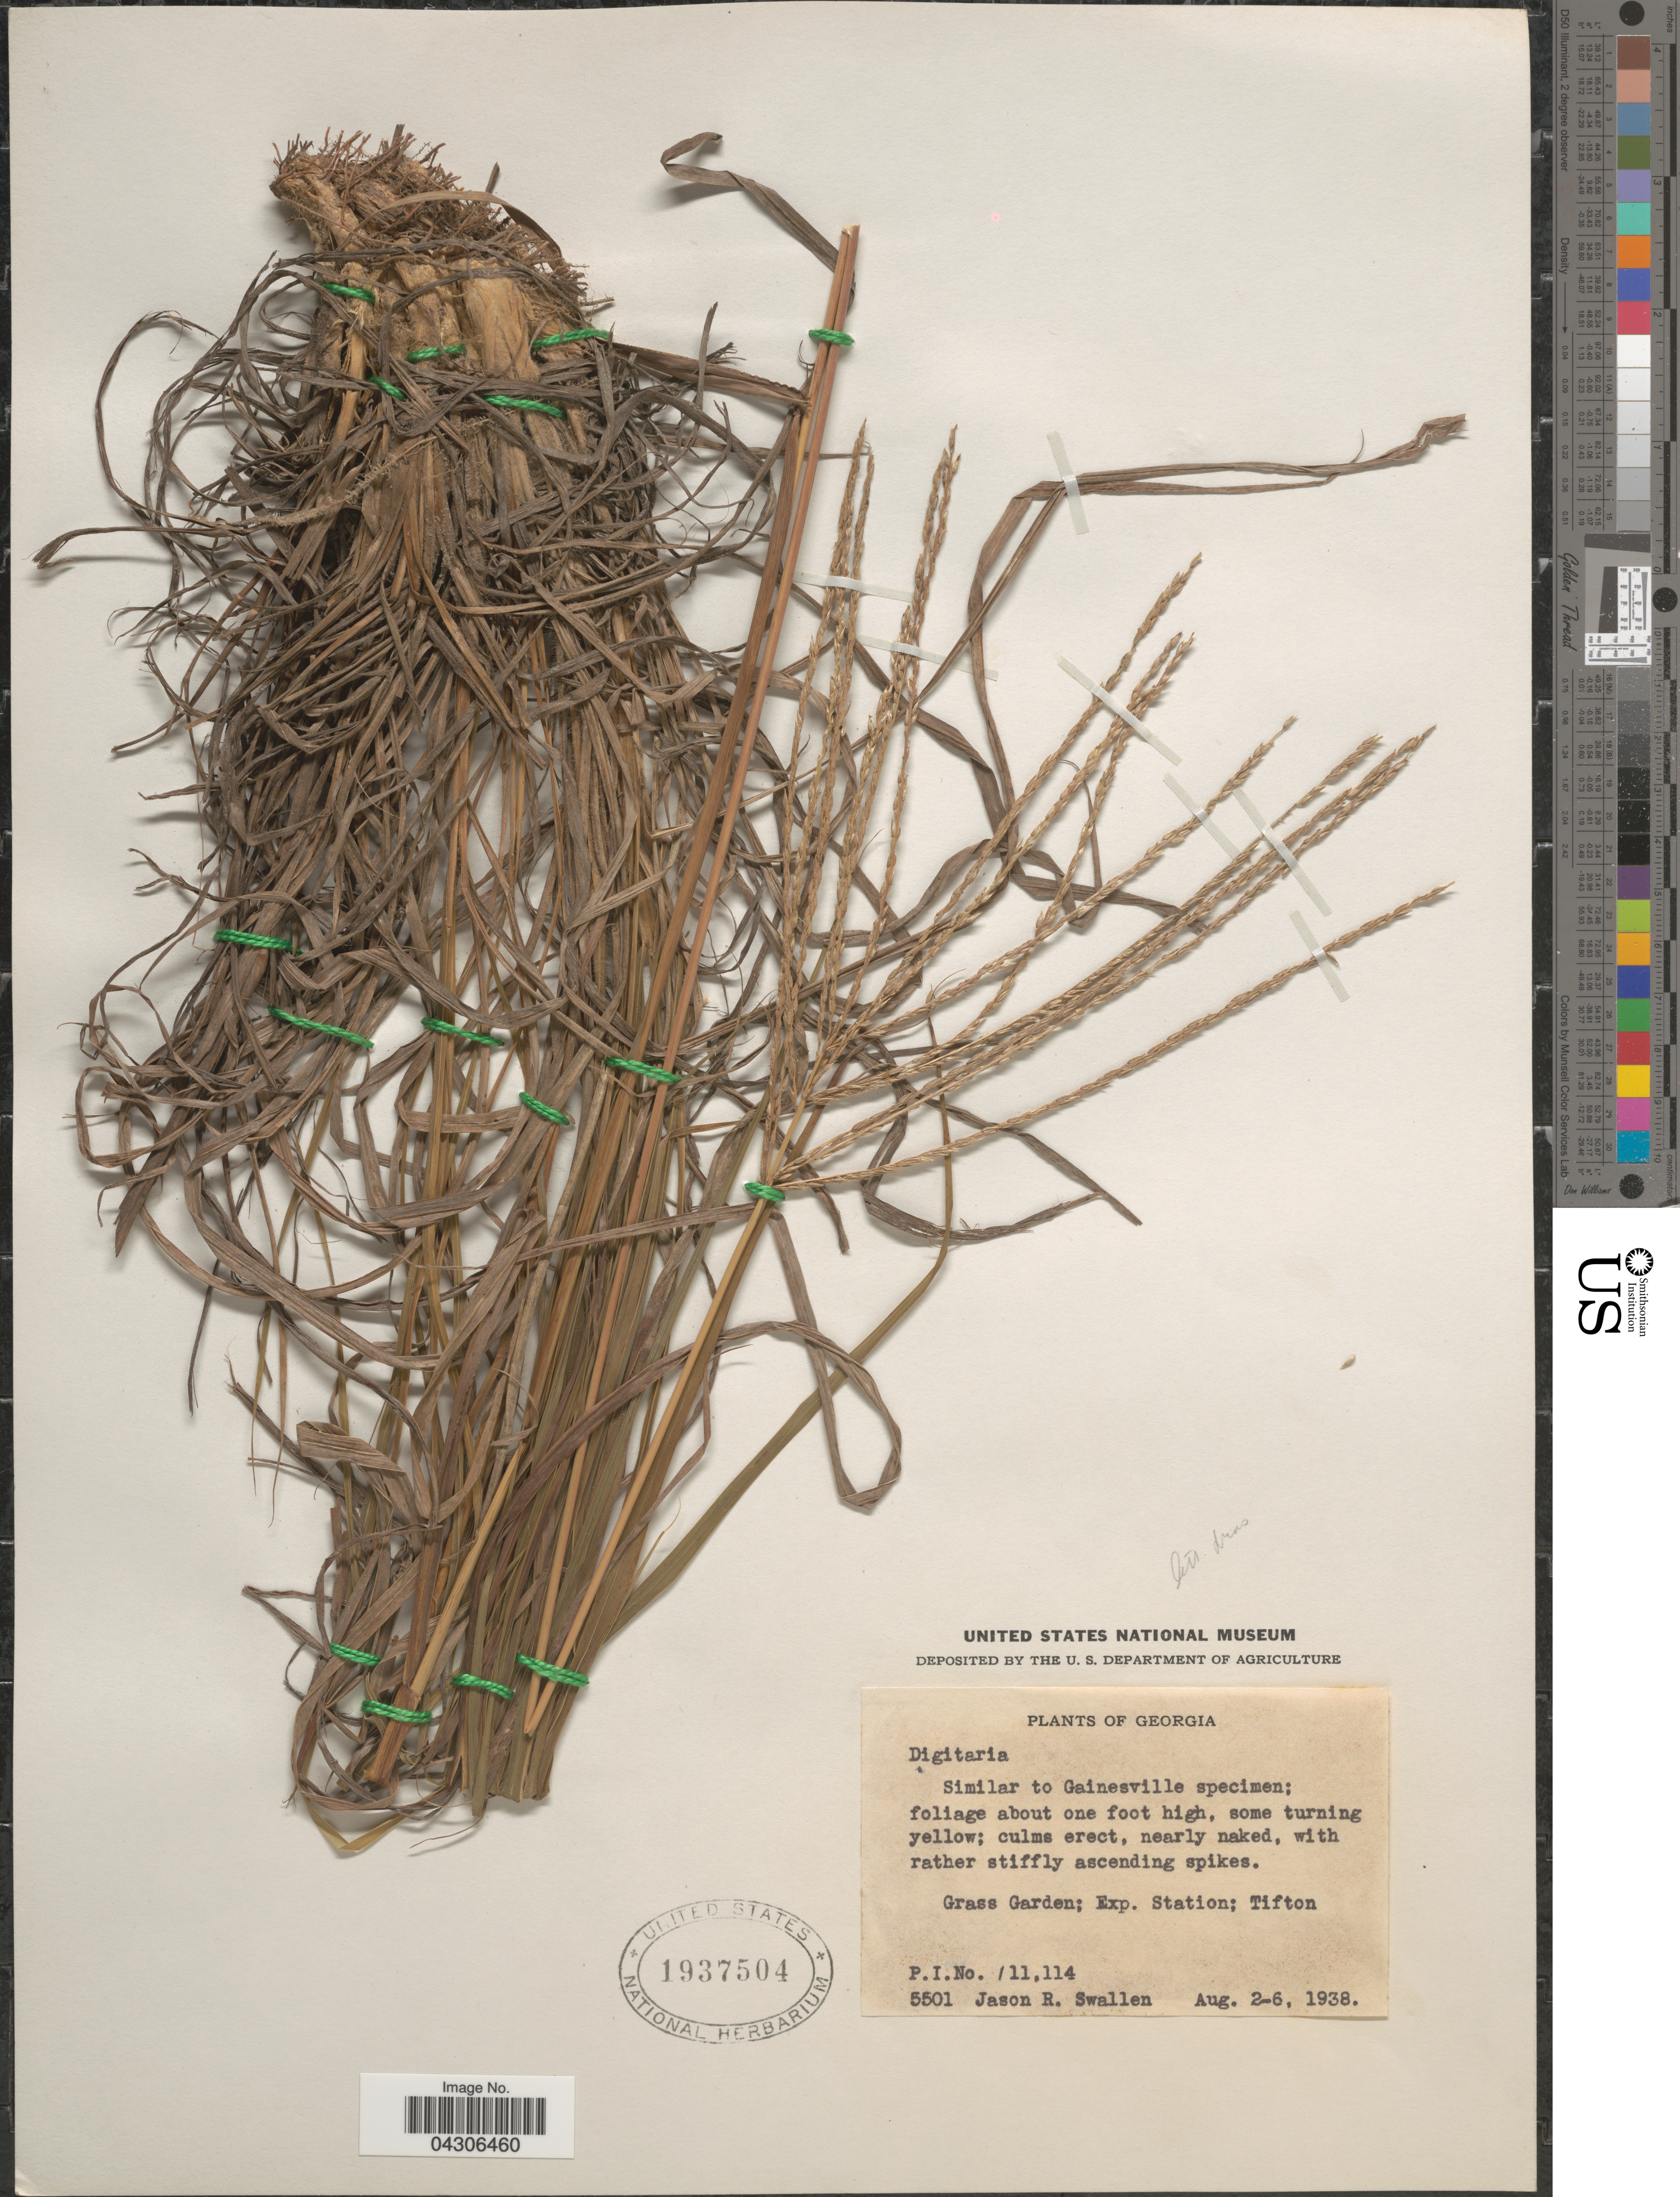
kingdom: Plantae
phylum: Tracheophyta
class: Liliopsida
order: Poales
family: Poaceae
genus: Digitaria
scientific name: Digitaria sp.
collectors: J. R. Swallen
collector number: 5501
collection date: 1938-08-02/1938-08-06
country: United States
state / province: Georgia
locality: Grass Garden; Exp. Station; Tifton.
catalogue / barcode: US 1937504